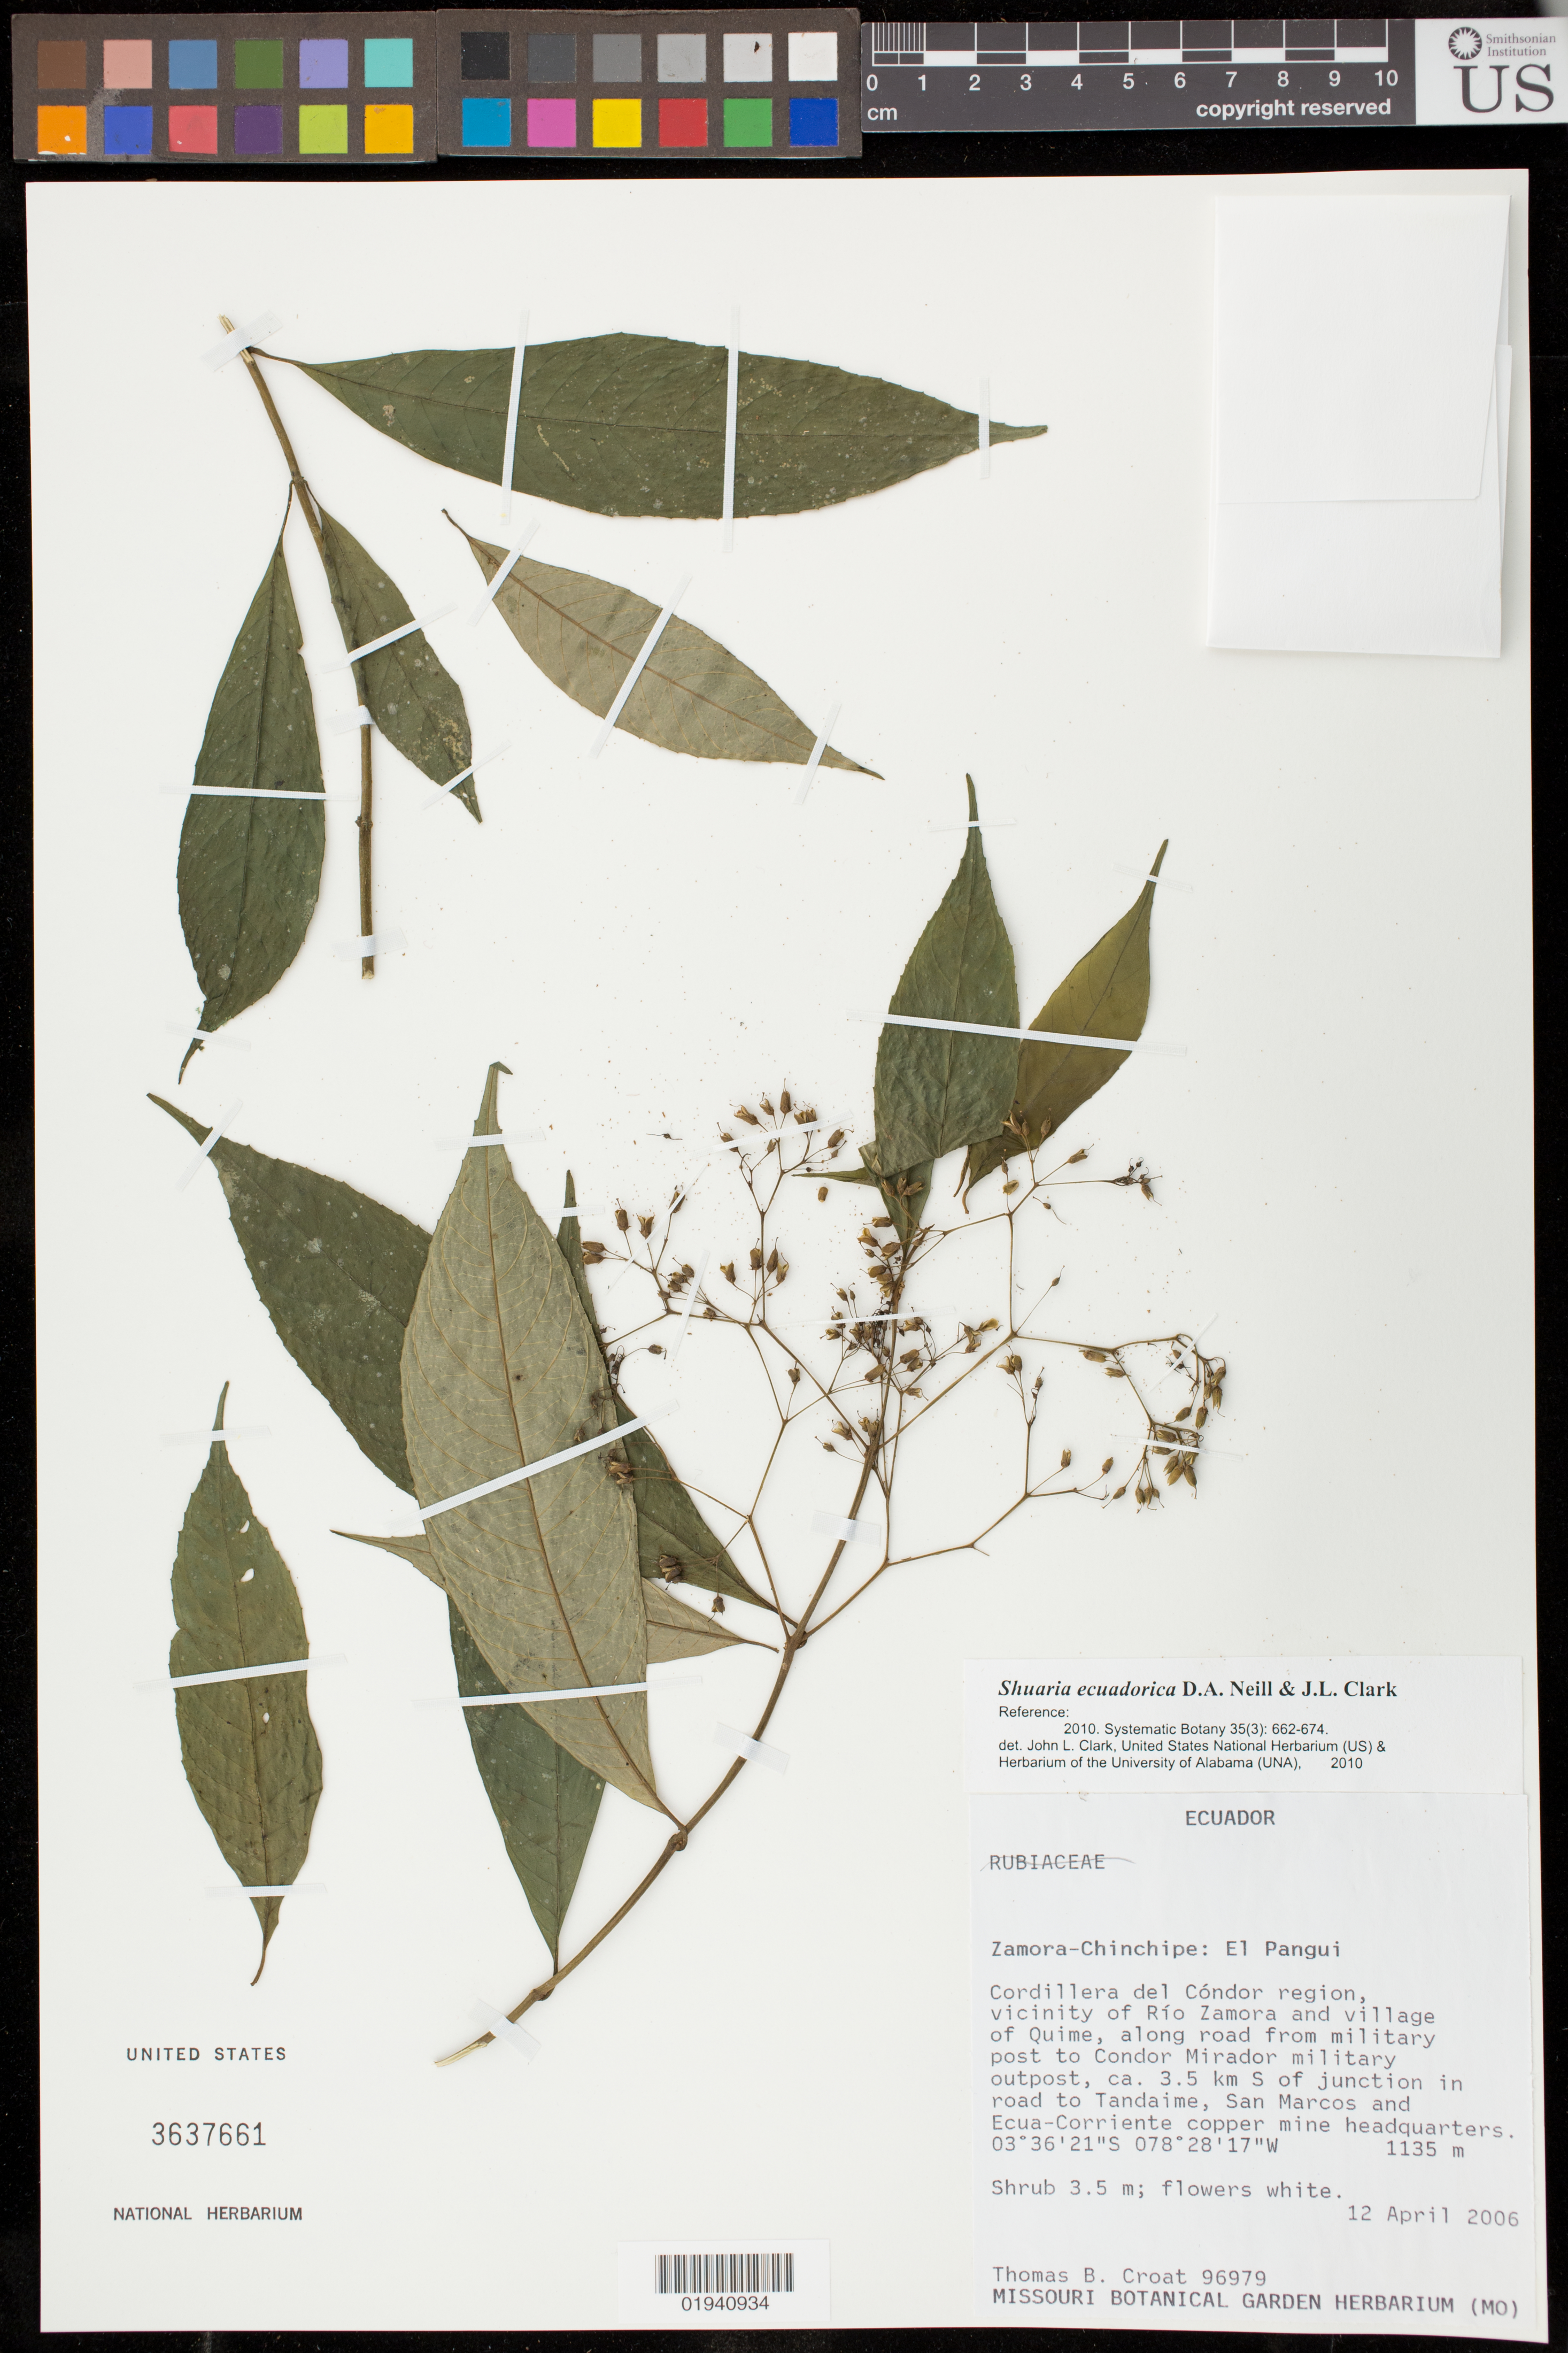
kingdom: Plantae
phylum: Tracheophyta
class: Magnoliopsida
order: Lamiales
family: Gesneriaceae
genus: Shuaria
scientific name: Shuaria ecuadorica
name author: D.A. Neill & J.L. Clark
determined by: Clark, J. L., (SEL), The Marie Selby Botanical Garden (UNITED STATES)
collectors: T. B. Croat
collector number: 96979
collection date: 2006-04-12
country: Ecuador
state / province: Zamora-Chinchipe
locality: El Pangui. Cordillera del Condor region. Vicinity of Rio Zamora and village of Quime, along road from the military outpost to Condor Mirador military outpost, 3.5 km S of junction in road to Tandaime, San Marcos and Ecua-Corriente copper mine headquarters.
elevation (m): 1135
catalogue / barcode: US 3637661